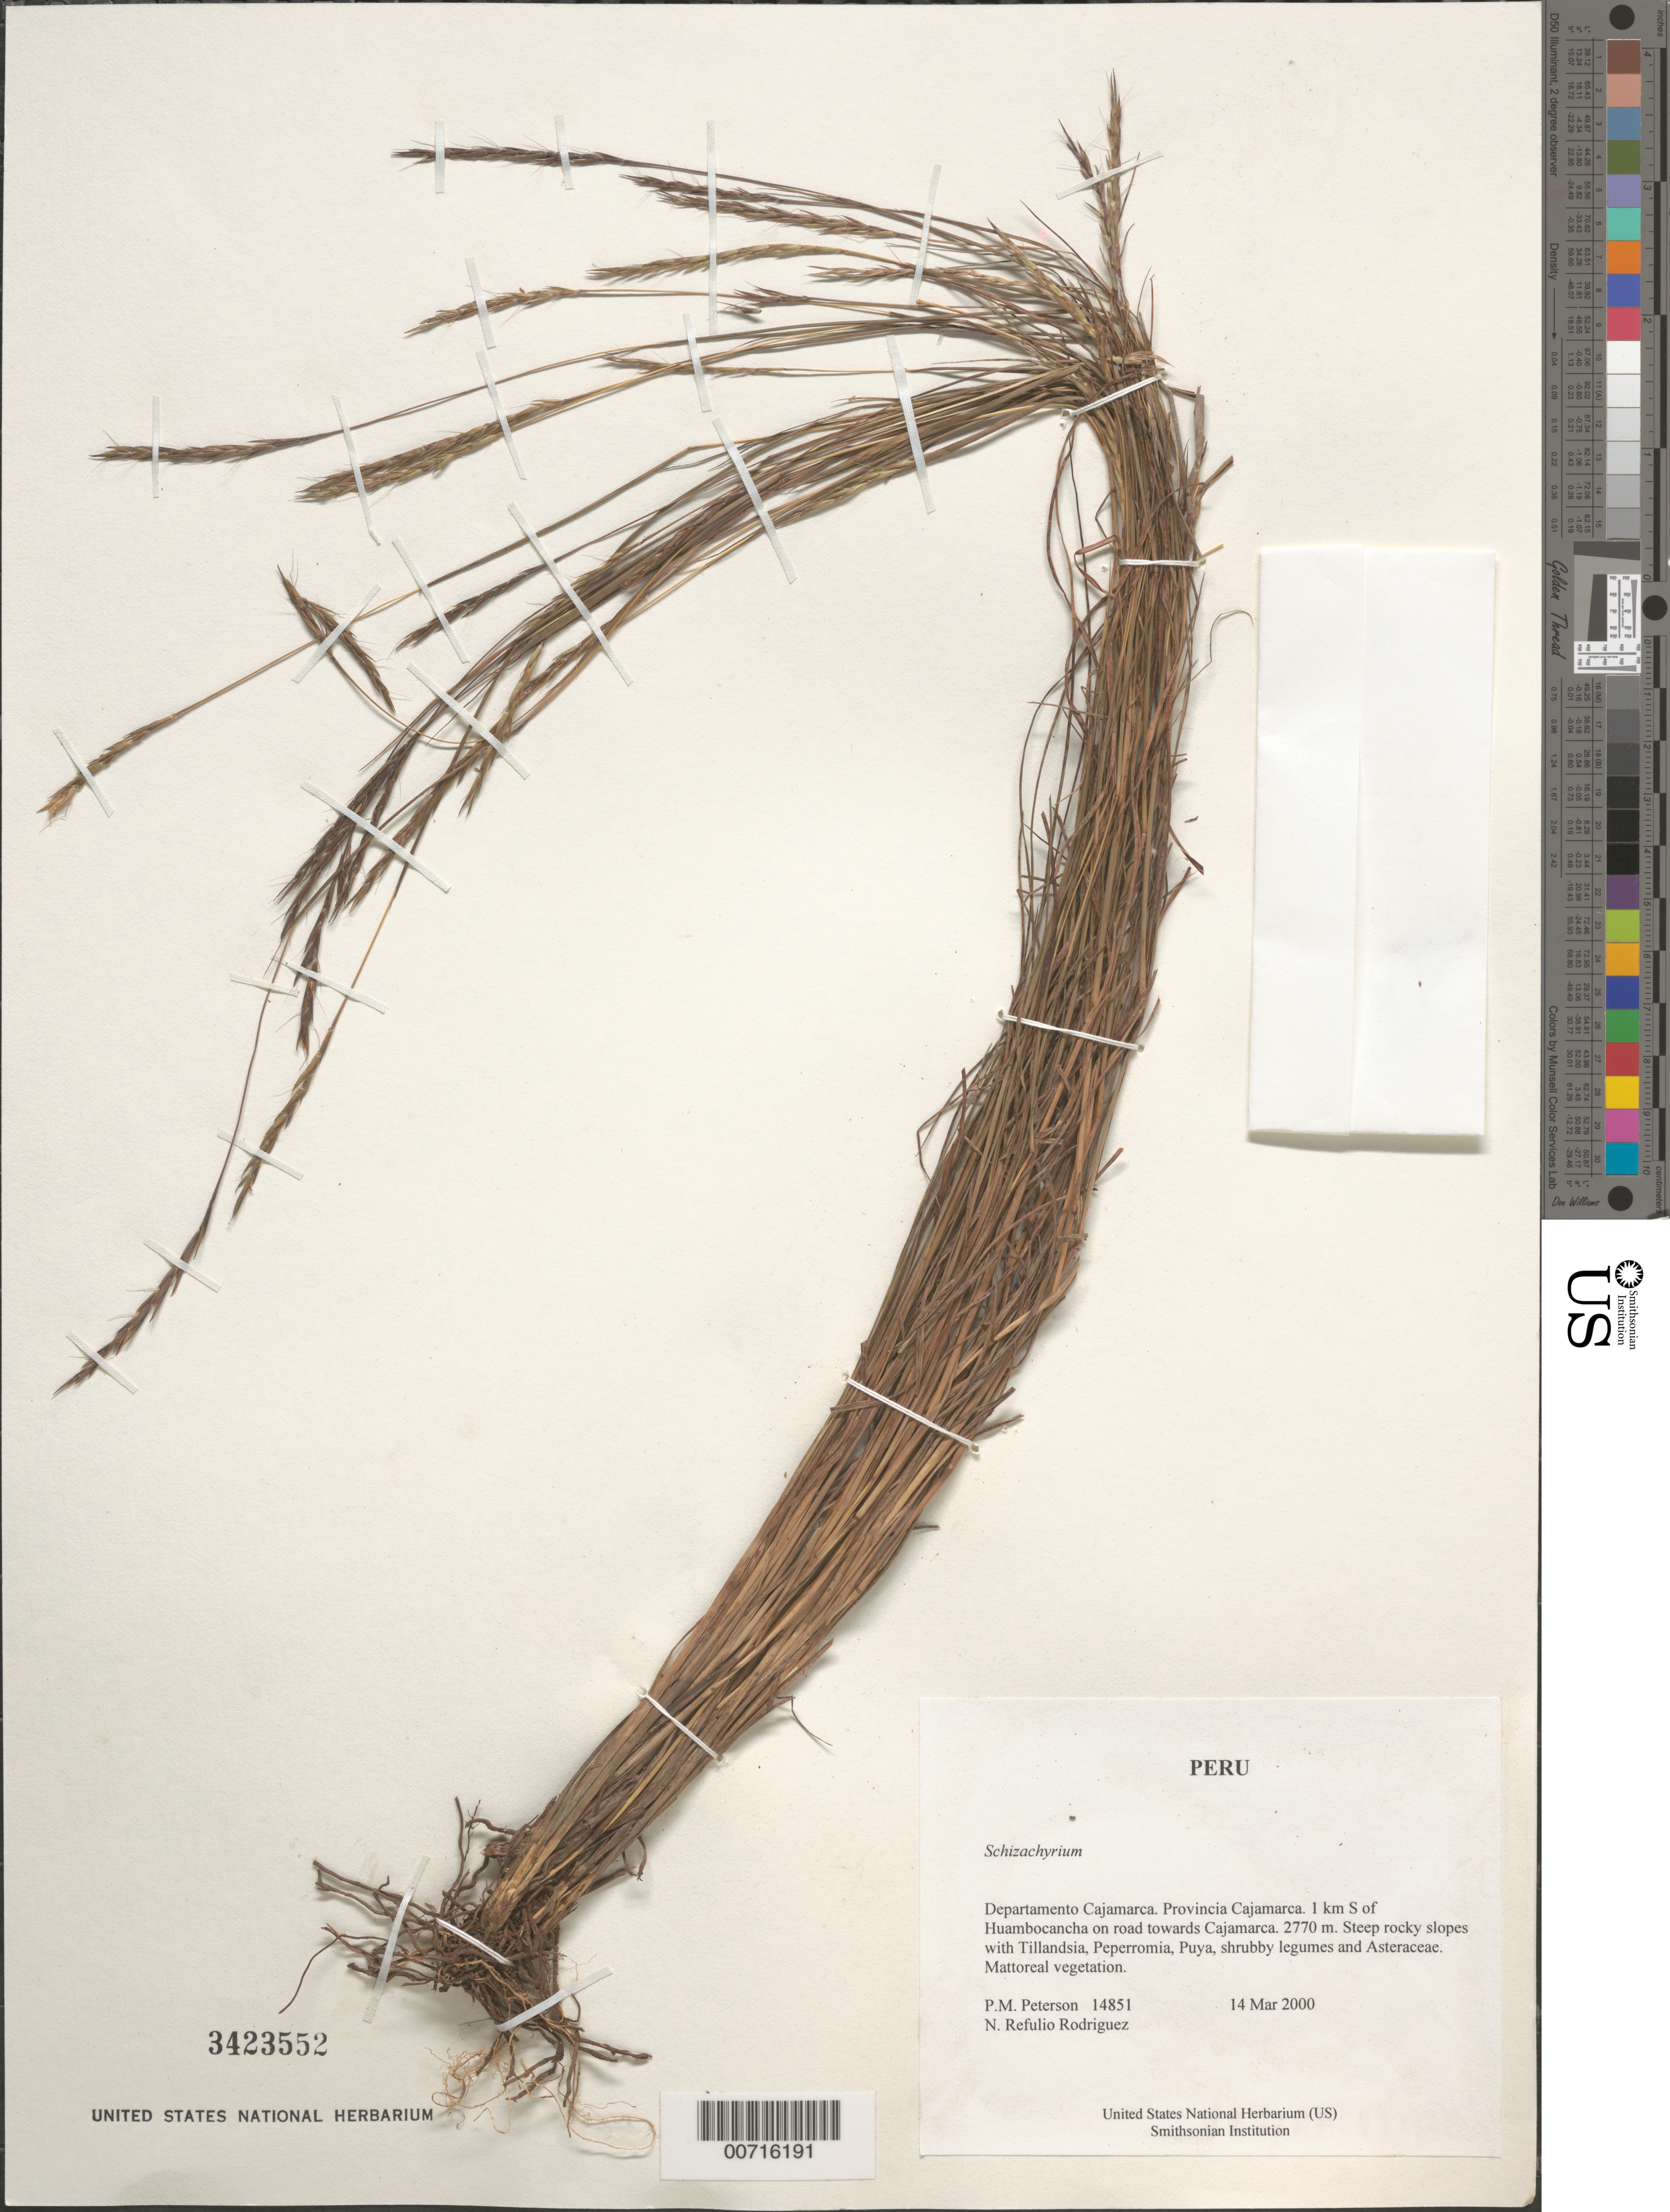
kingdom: Plantae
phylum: Tracheophyta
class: Liliopsida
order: Poales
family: Poaceae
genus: Schizachyrium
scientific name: Schizachyrium sp.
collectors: P. M. Peterson & N. Refulio-Rodríguez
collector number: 14851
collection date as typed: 14 Mar 2000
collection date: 2000-03-14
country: Peru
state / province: Cajamarca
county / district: Cajamarca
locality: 1 km S of Huambocancha on road towards Cajamarca.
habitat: Steep rocky slopes with Tillandsia, Peperromia, Puya, shruby legumes and Asteraceae. Mattoreal vegetation.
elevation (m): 2770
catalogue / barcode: US 3423552